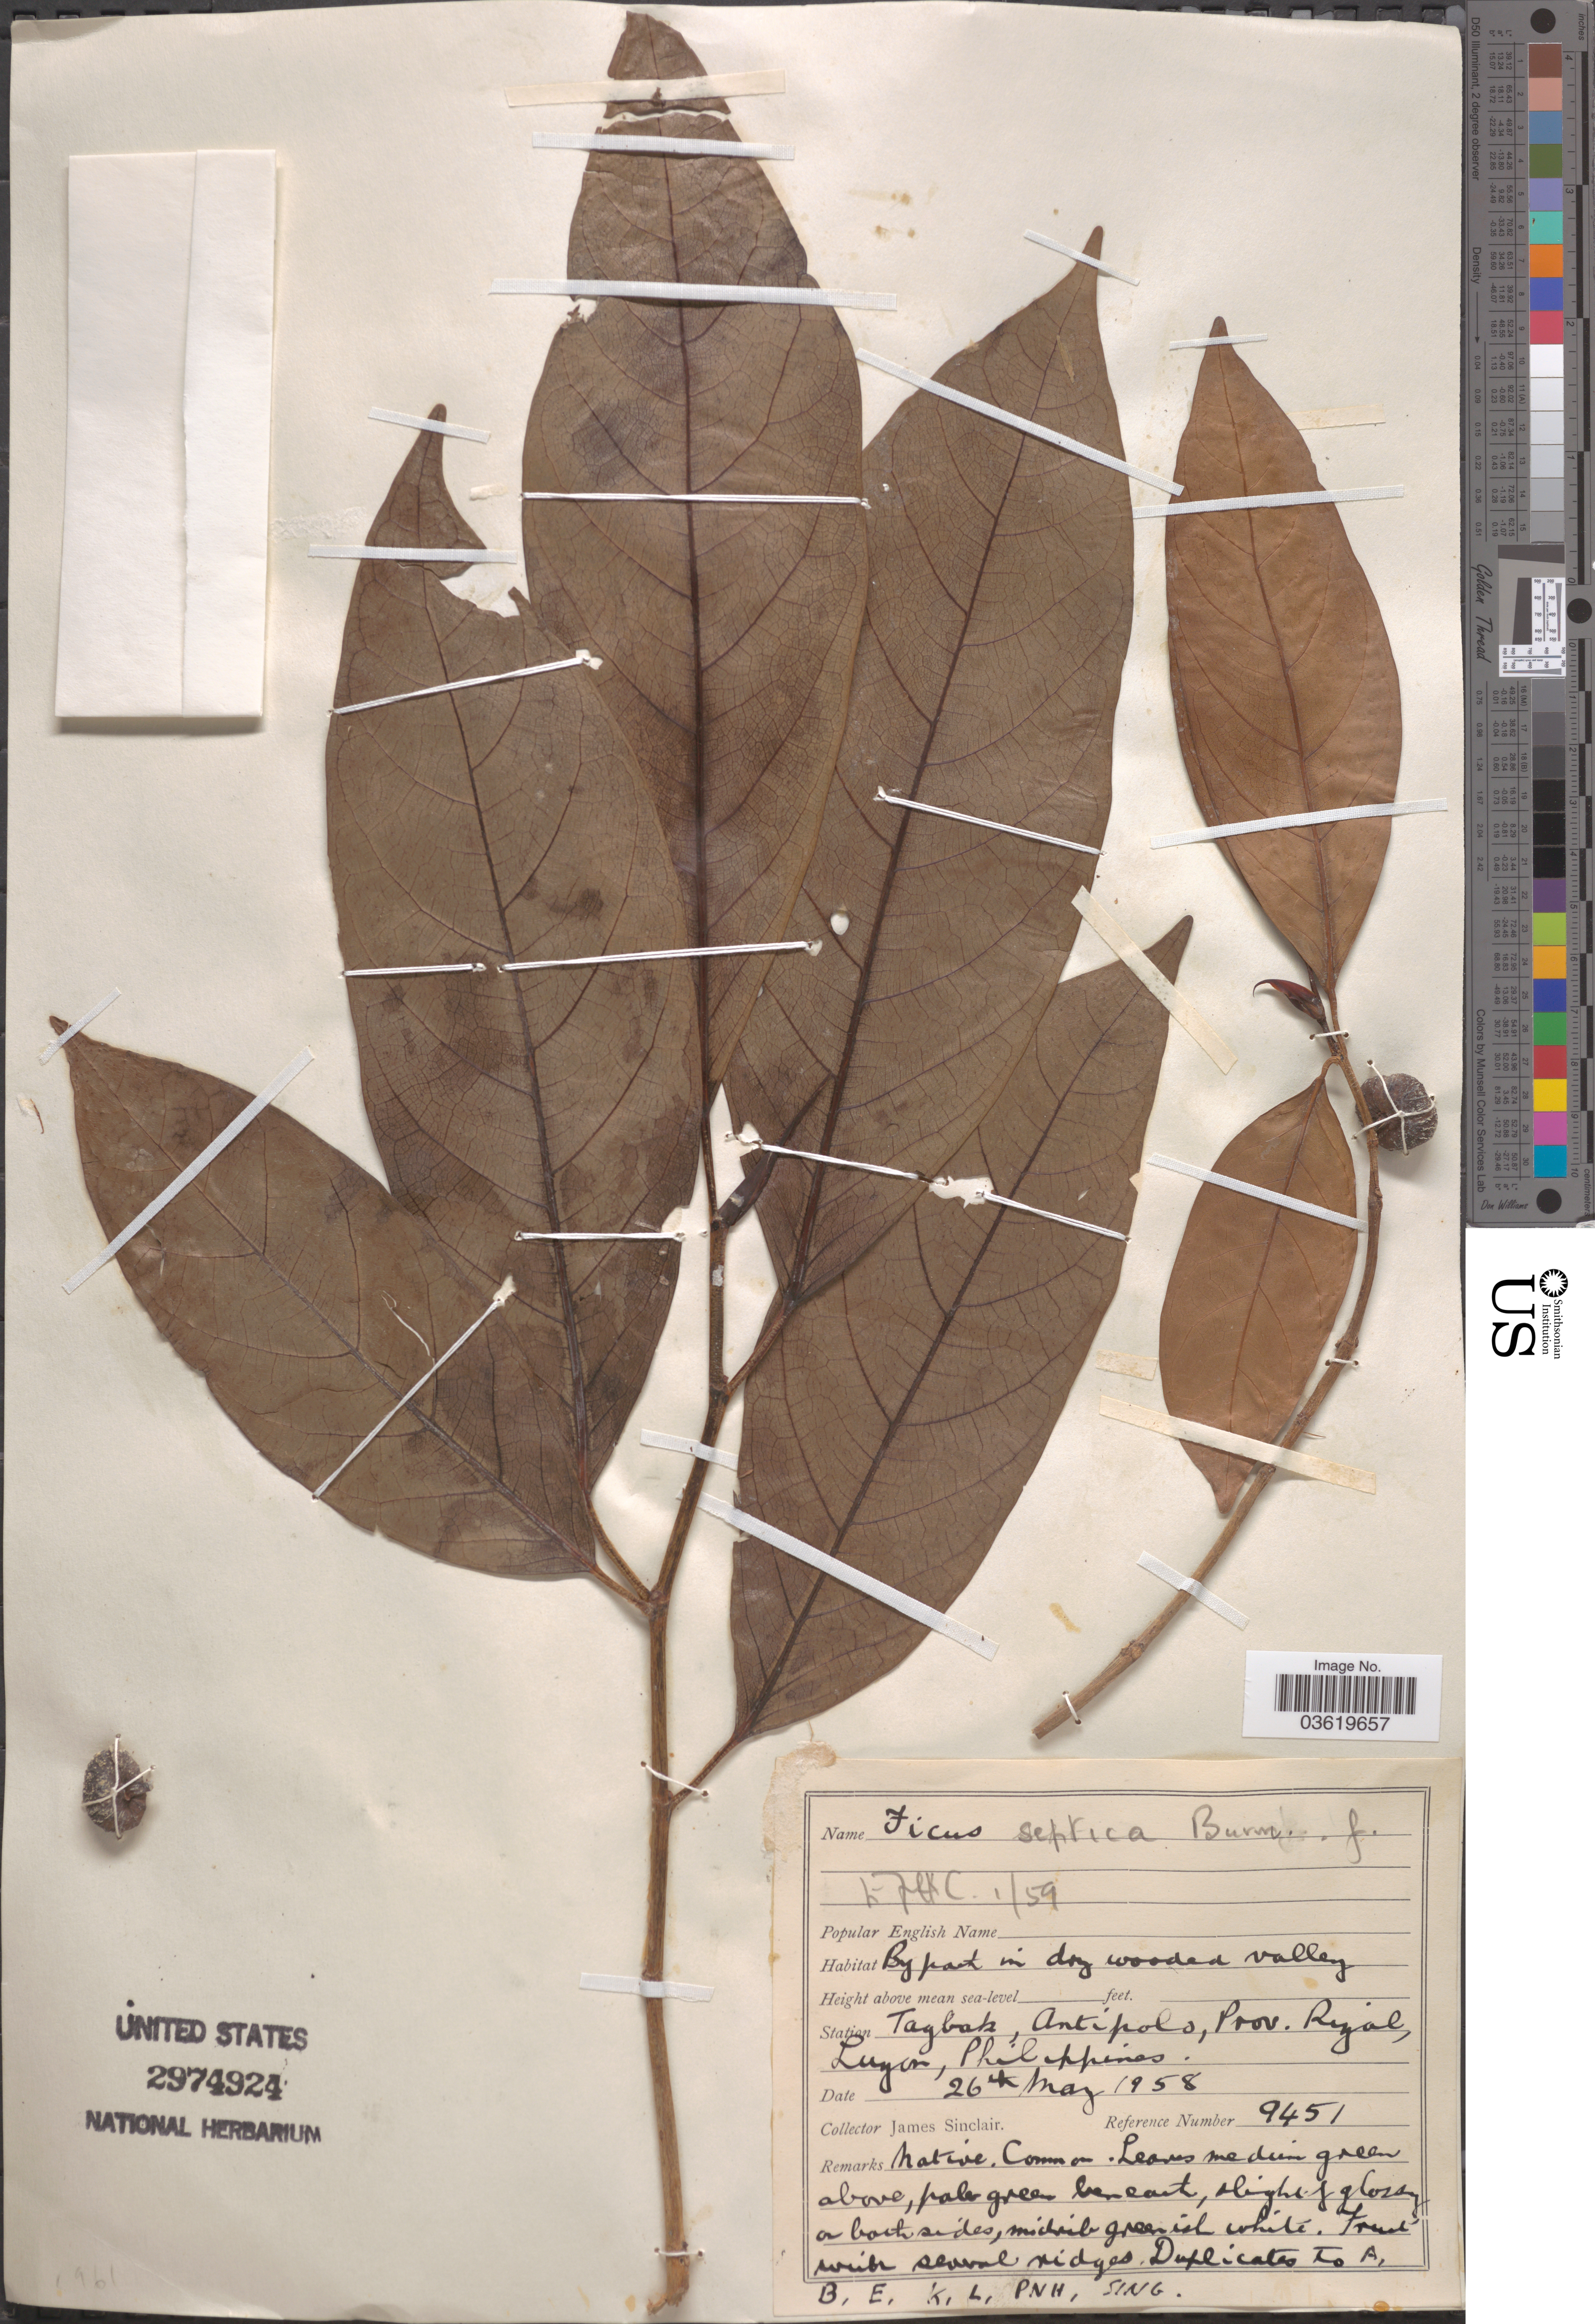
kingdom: Plantae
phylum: Tracheophyta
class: Magnoliopsida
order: Rosales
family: Moraceae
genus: Ficus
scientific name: Ficus septica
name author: Burm. f.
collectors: J. Sinclair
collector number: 9451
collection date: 1958-05-26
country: Philippines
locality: Station Tagbak, Antipolo, Prov. Rizal, Luzon.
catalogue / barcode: US 2974924